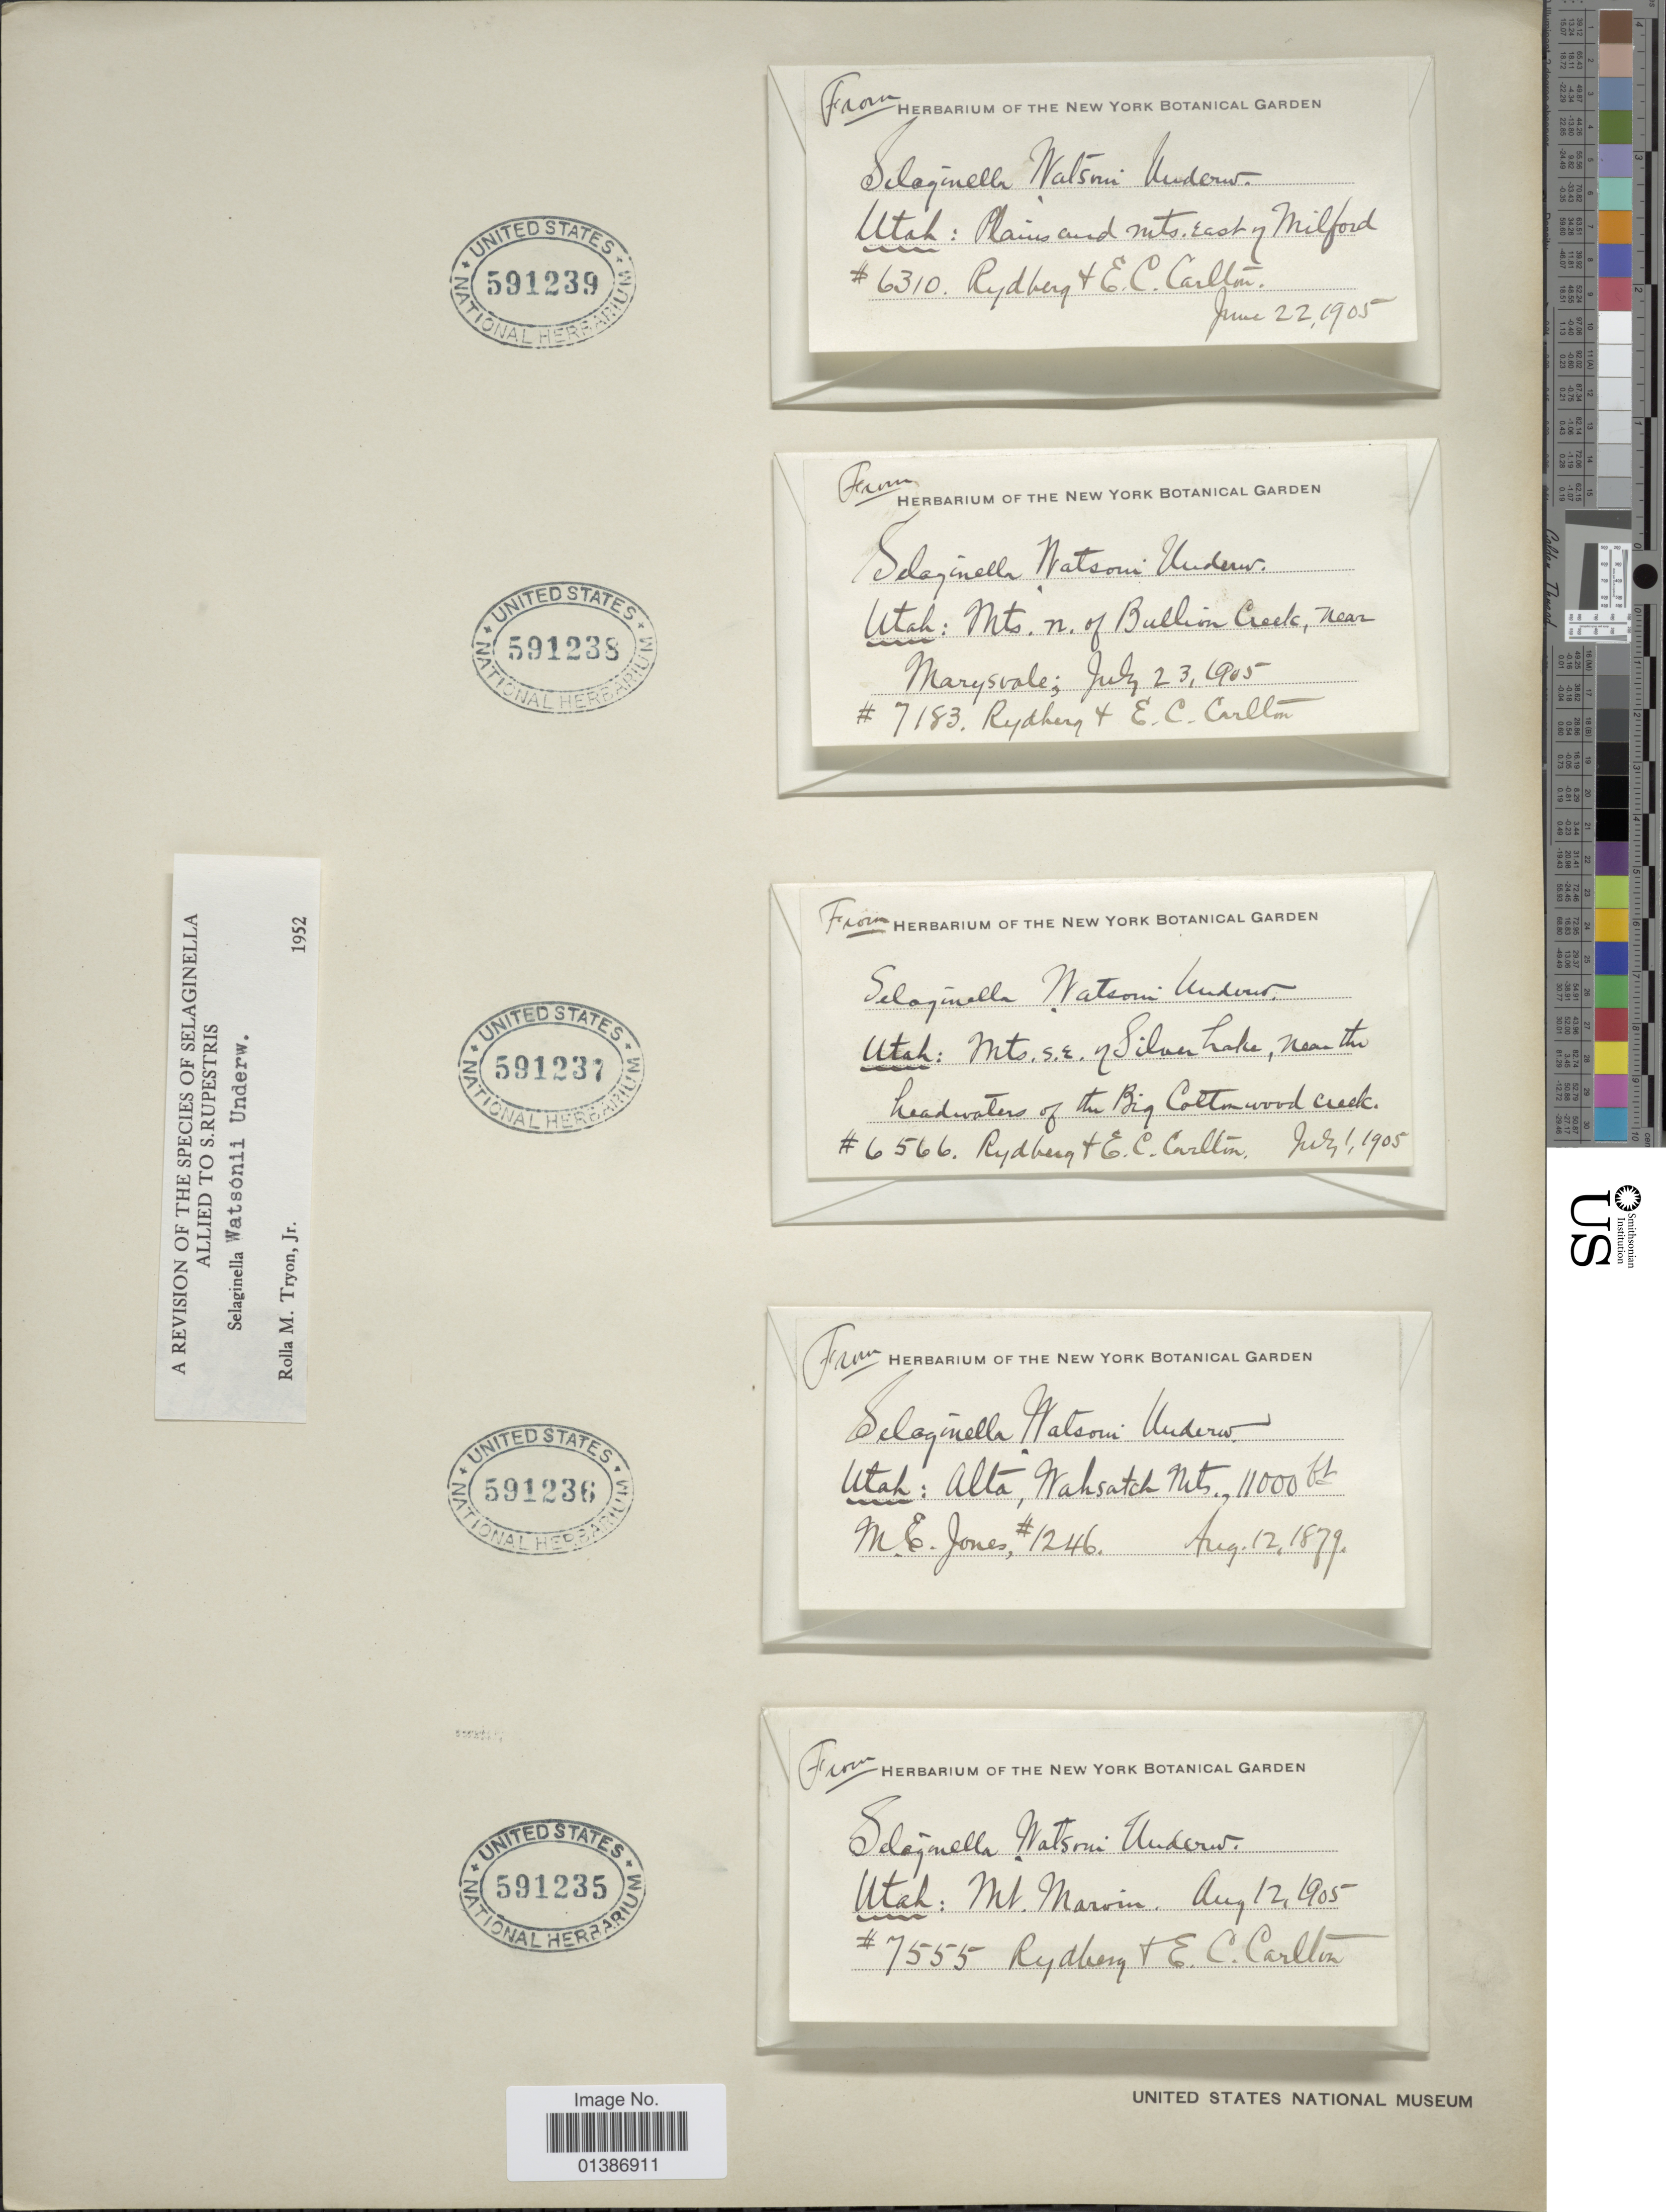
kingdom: Plantae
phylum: Tracheophyta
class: Lycopodiopsida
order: Selaginellales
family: Selaginellaceae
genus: Selaginella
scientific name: Selaginella watsonii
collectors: P. Rydberg & E. Carlton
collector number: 7183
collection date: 1905-07-23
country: United States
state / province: Utah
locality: Mts. N. of Bullion Creek, near Marysvale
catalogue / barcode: US 591238-4